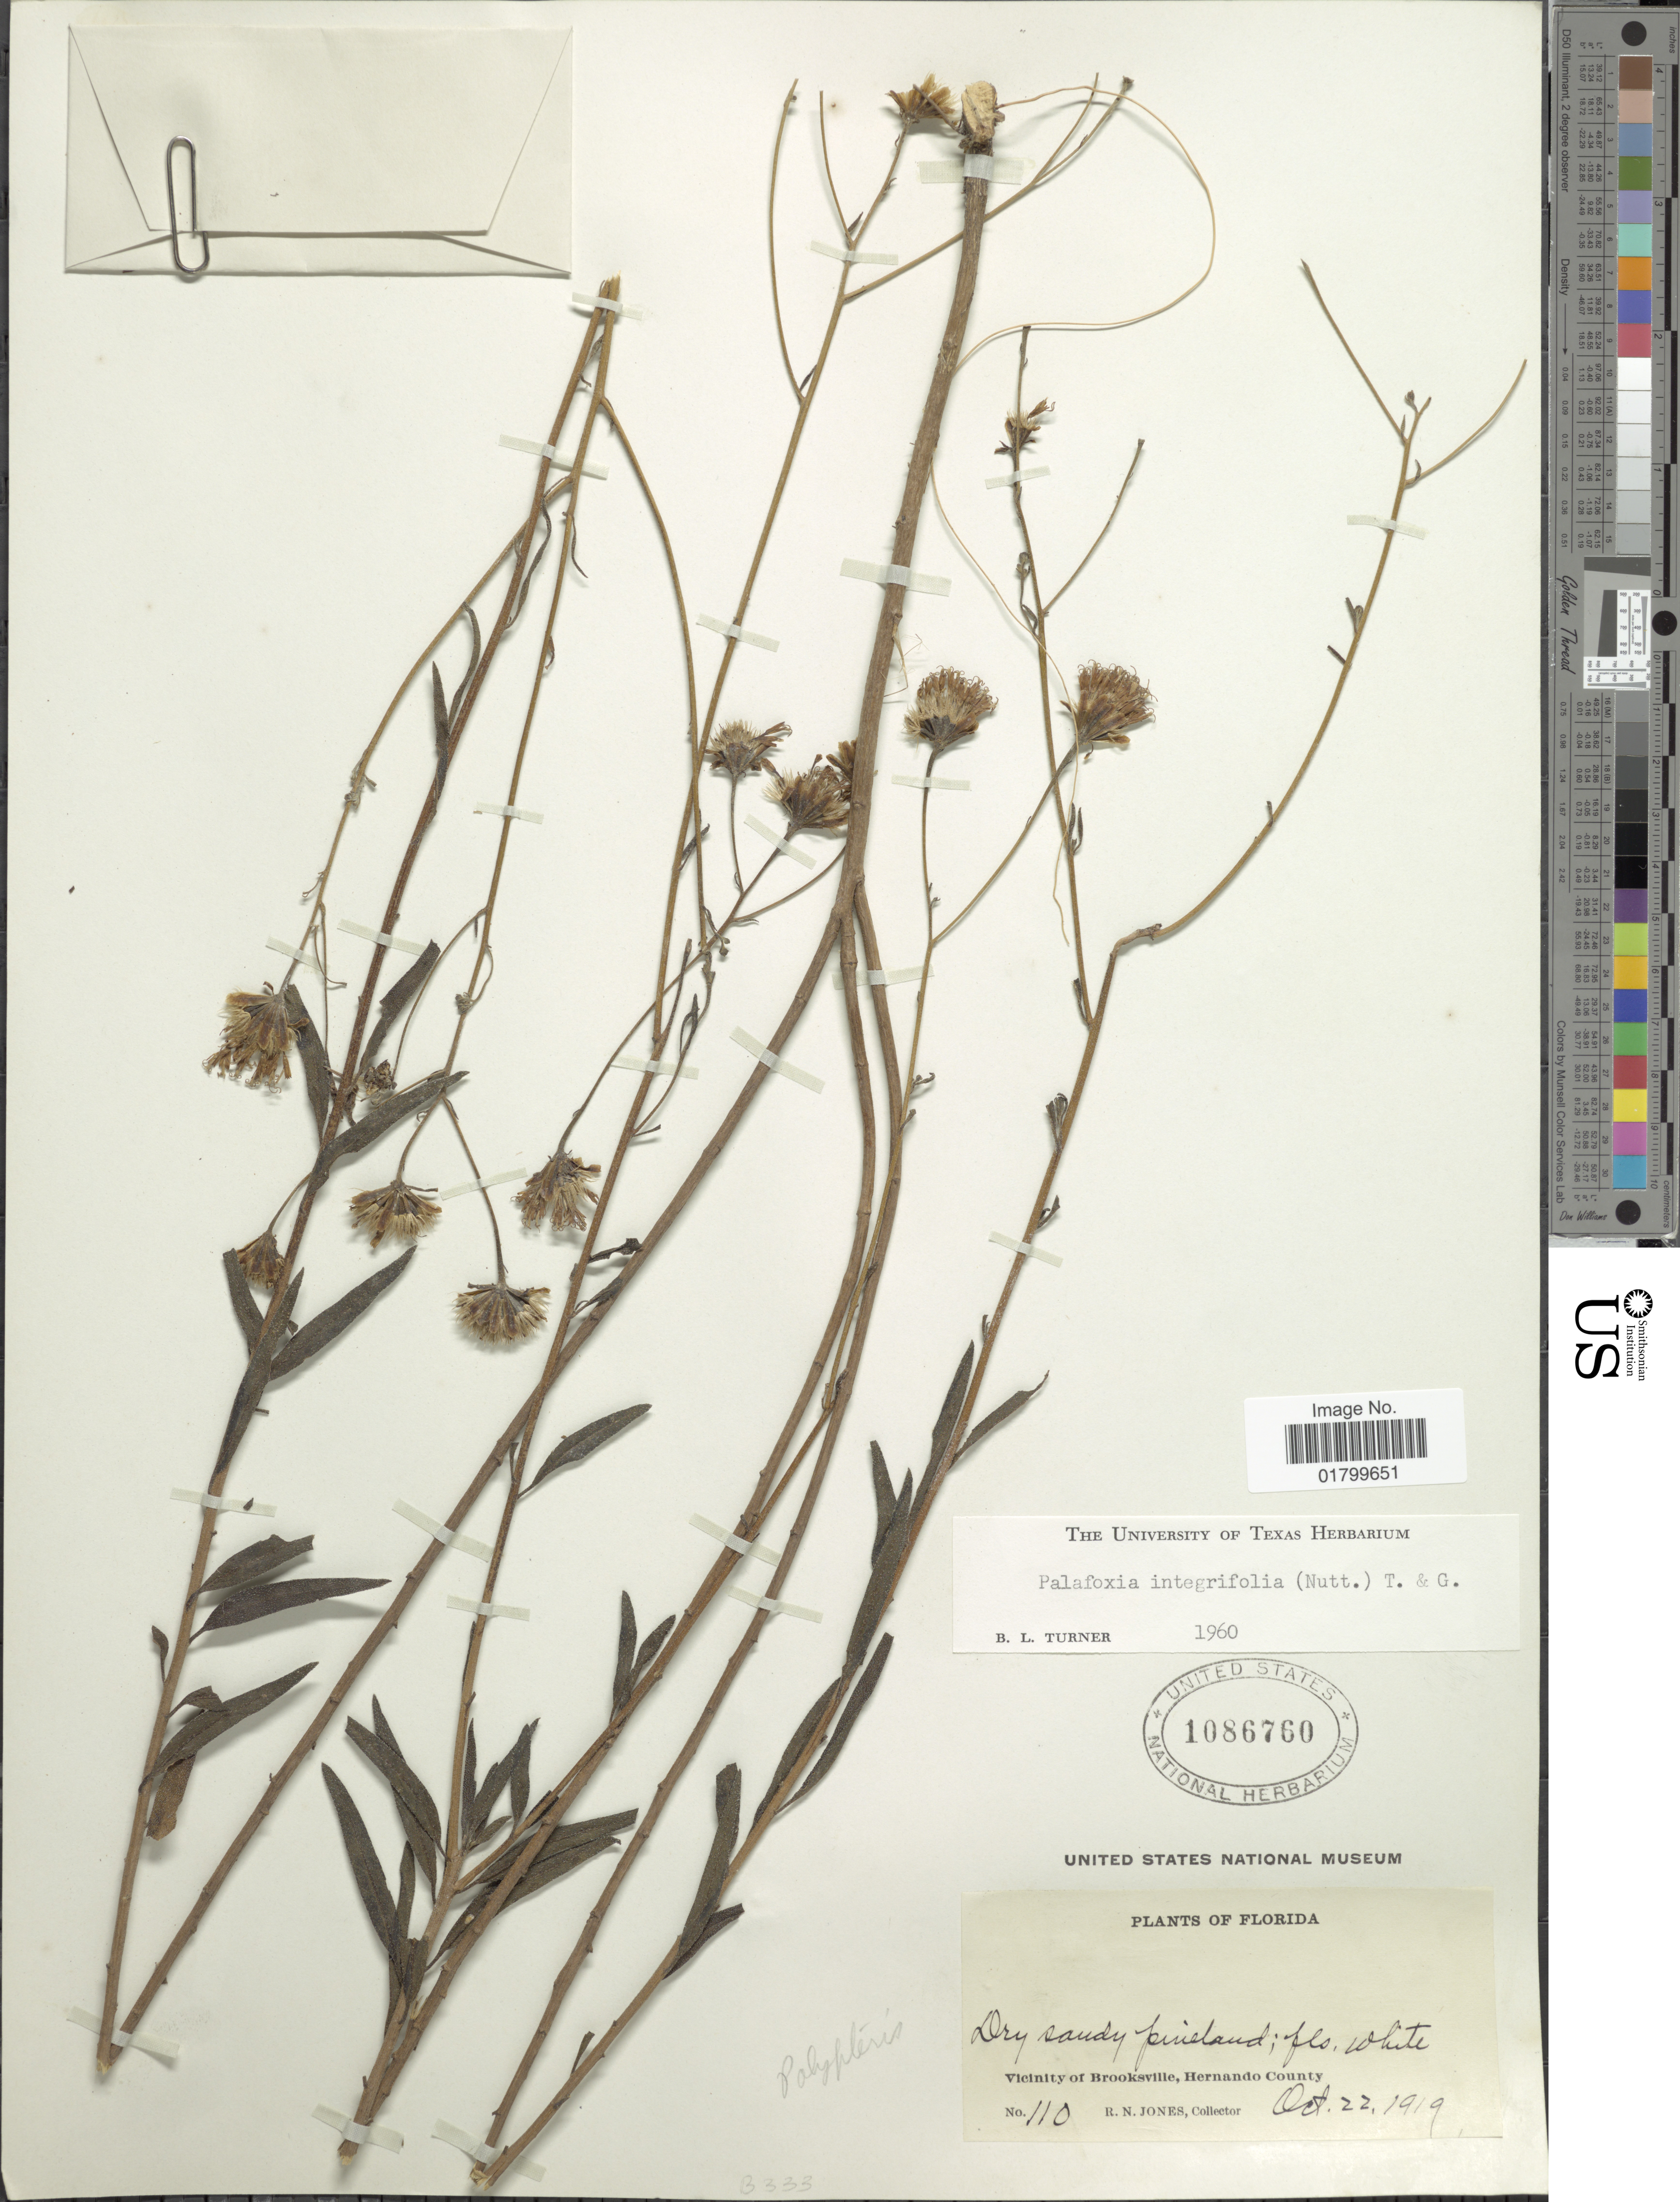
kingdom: Plantae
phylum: Tracheophyta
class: Magnoliopsida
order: Asterales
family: Asteraceae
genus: Palafoxia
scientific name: Palafoxia integrifolia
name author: (Nutt.) Torr. & A. Gray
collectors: R. N. Jones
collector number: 110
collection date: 1919-10-22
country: United States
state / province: Florida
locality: Vicinity of Brooksville, Hernando County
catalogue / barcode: US 1086760